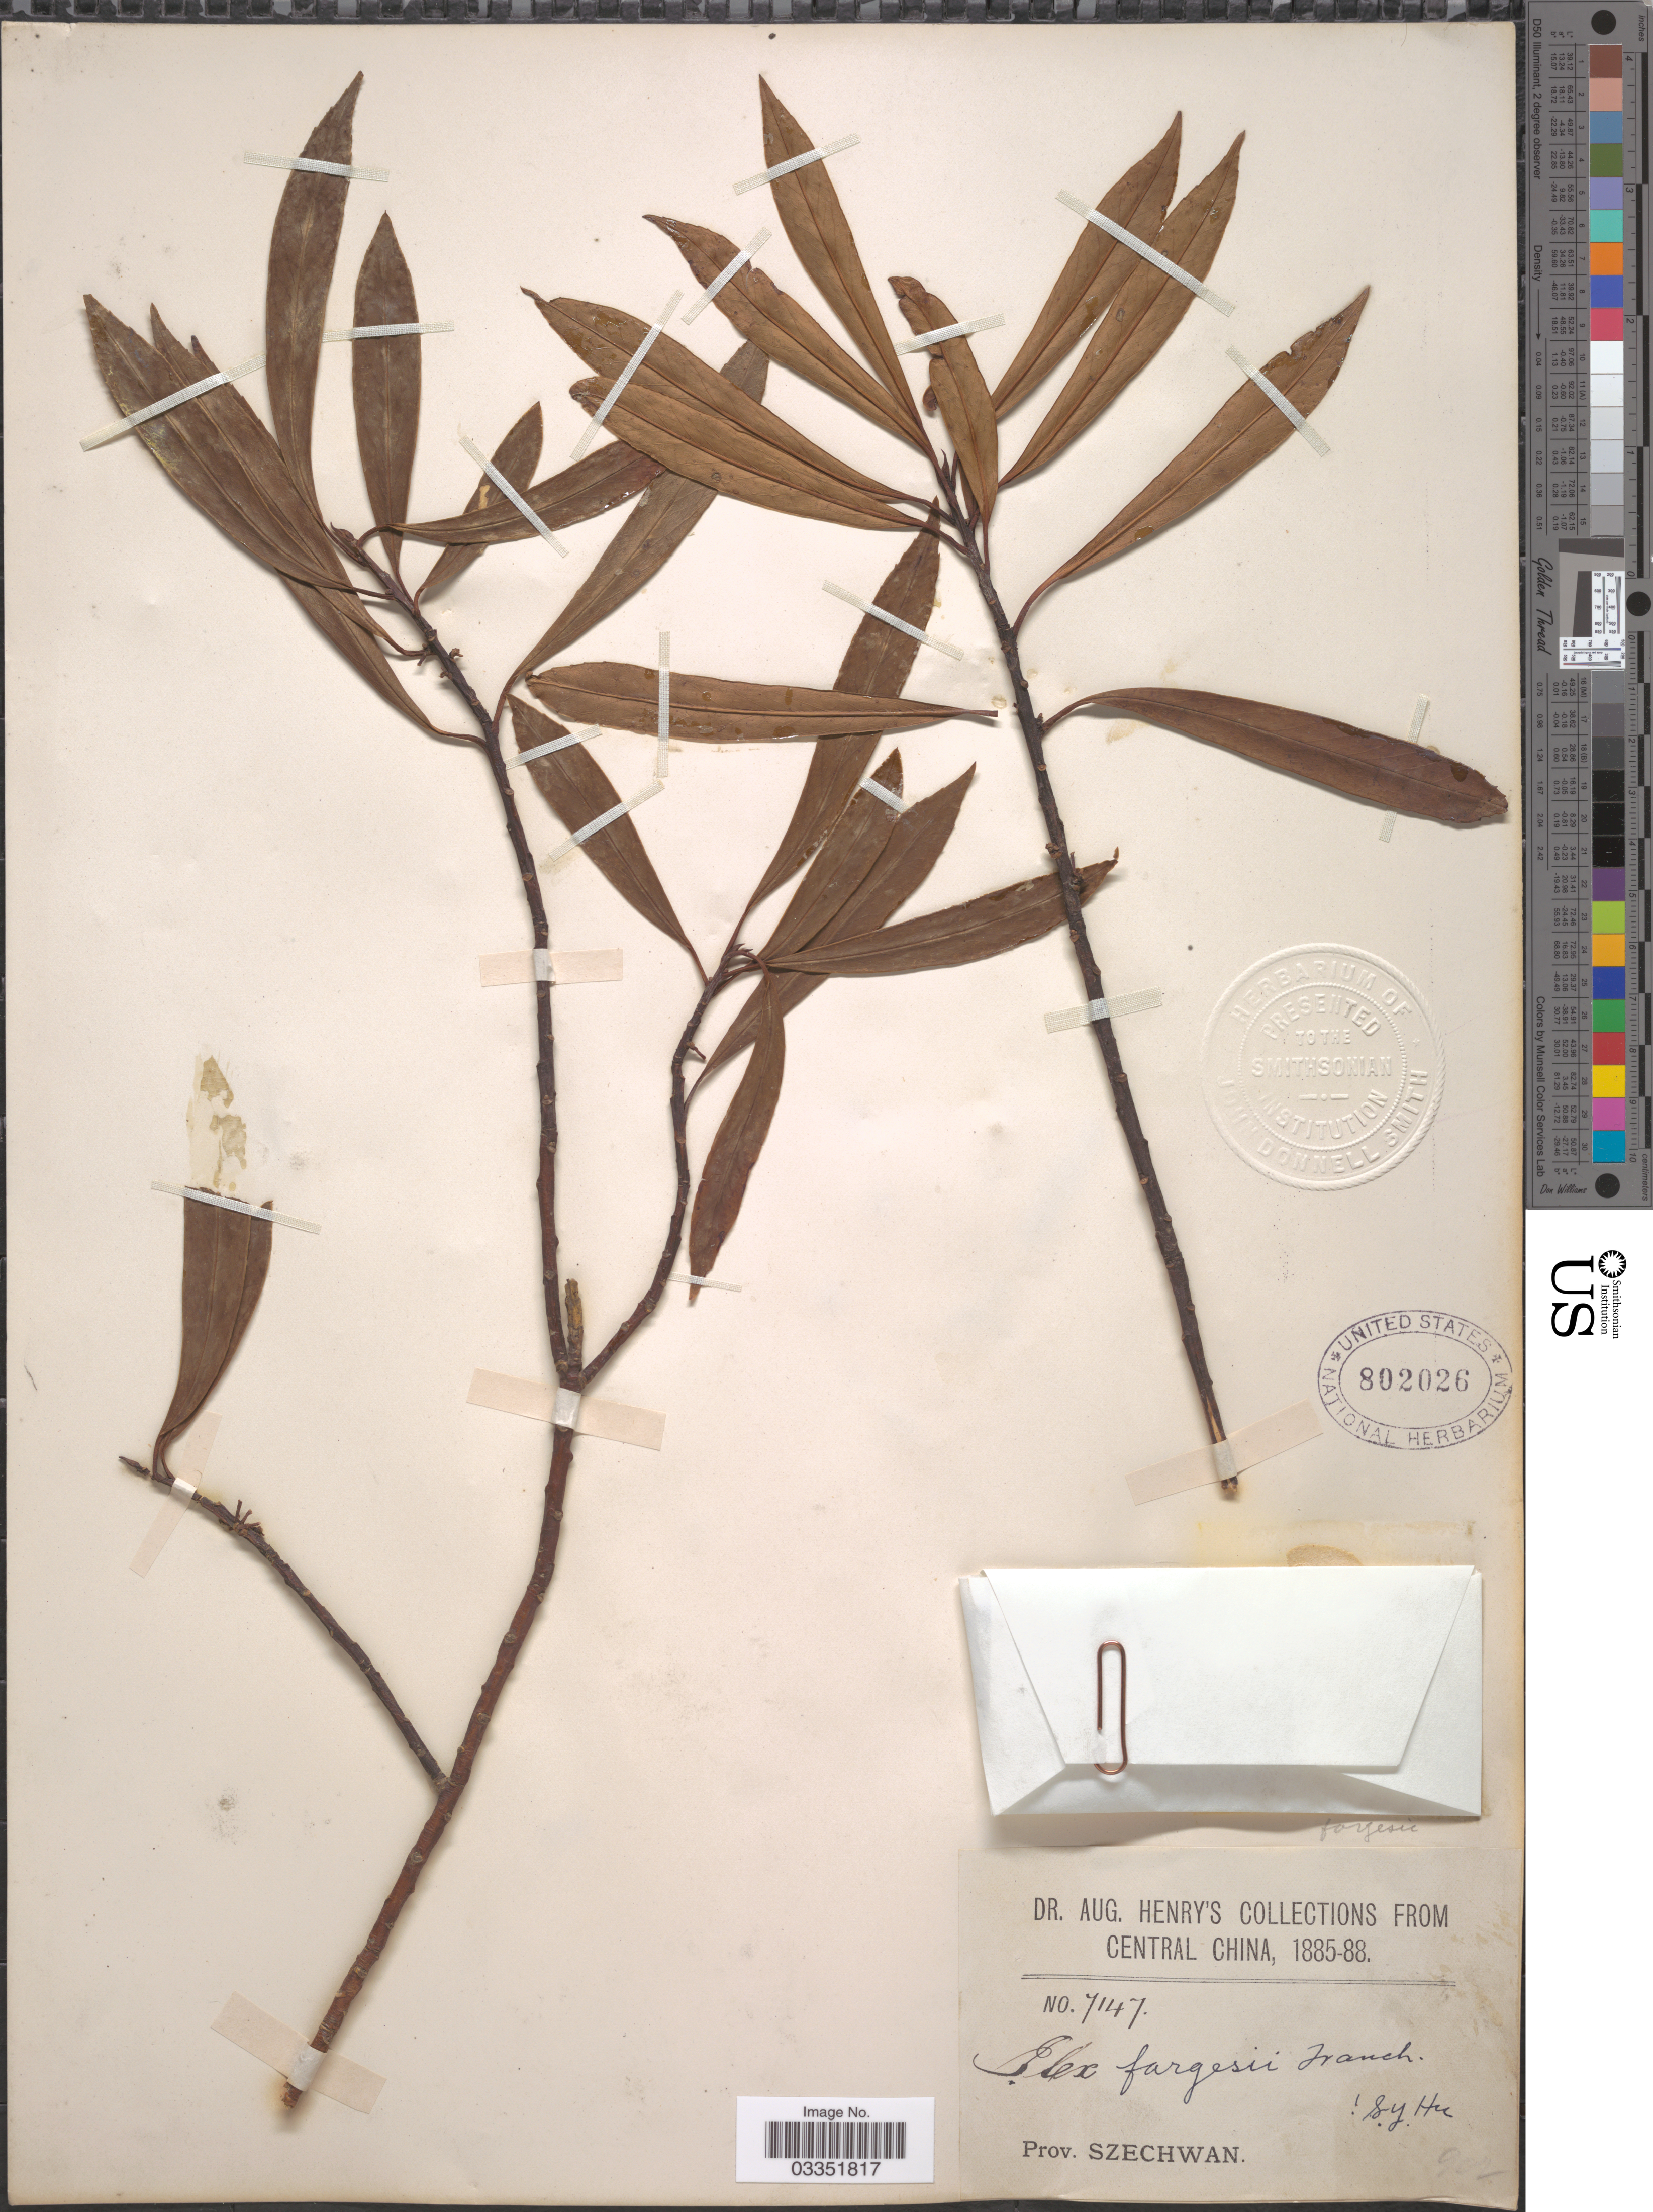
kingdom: Plantae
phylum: Tracheophyta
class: Magnoliopsida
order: Aquifoliales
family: Aquifoliaceae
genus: Ilex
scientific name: Ilex fargesii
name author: Franch.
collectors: A. Henry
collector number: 7147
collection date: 1885/1888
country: China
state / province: Sichuan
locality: Central China. Prov. Szechwan.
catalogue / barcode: US 802026